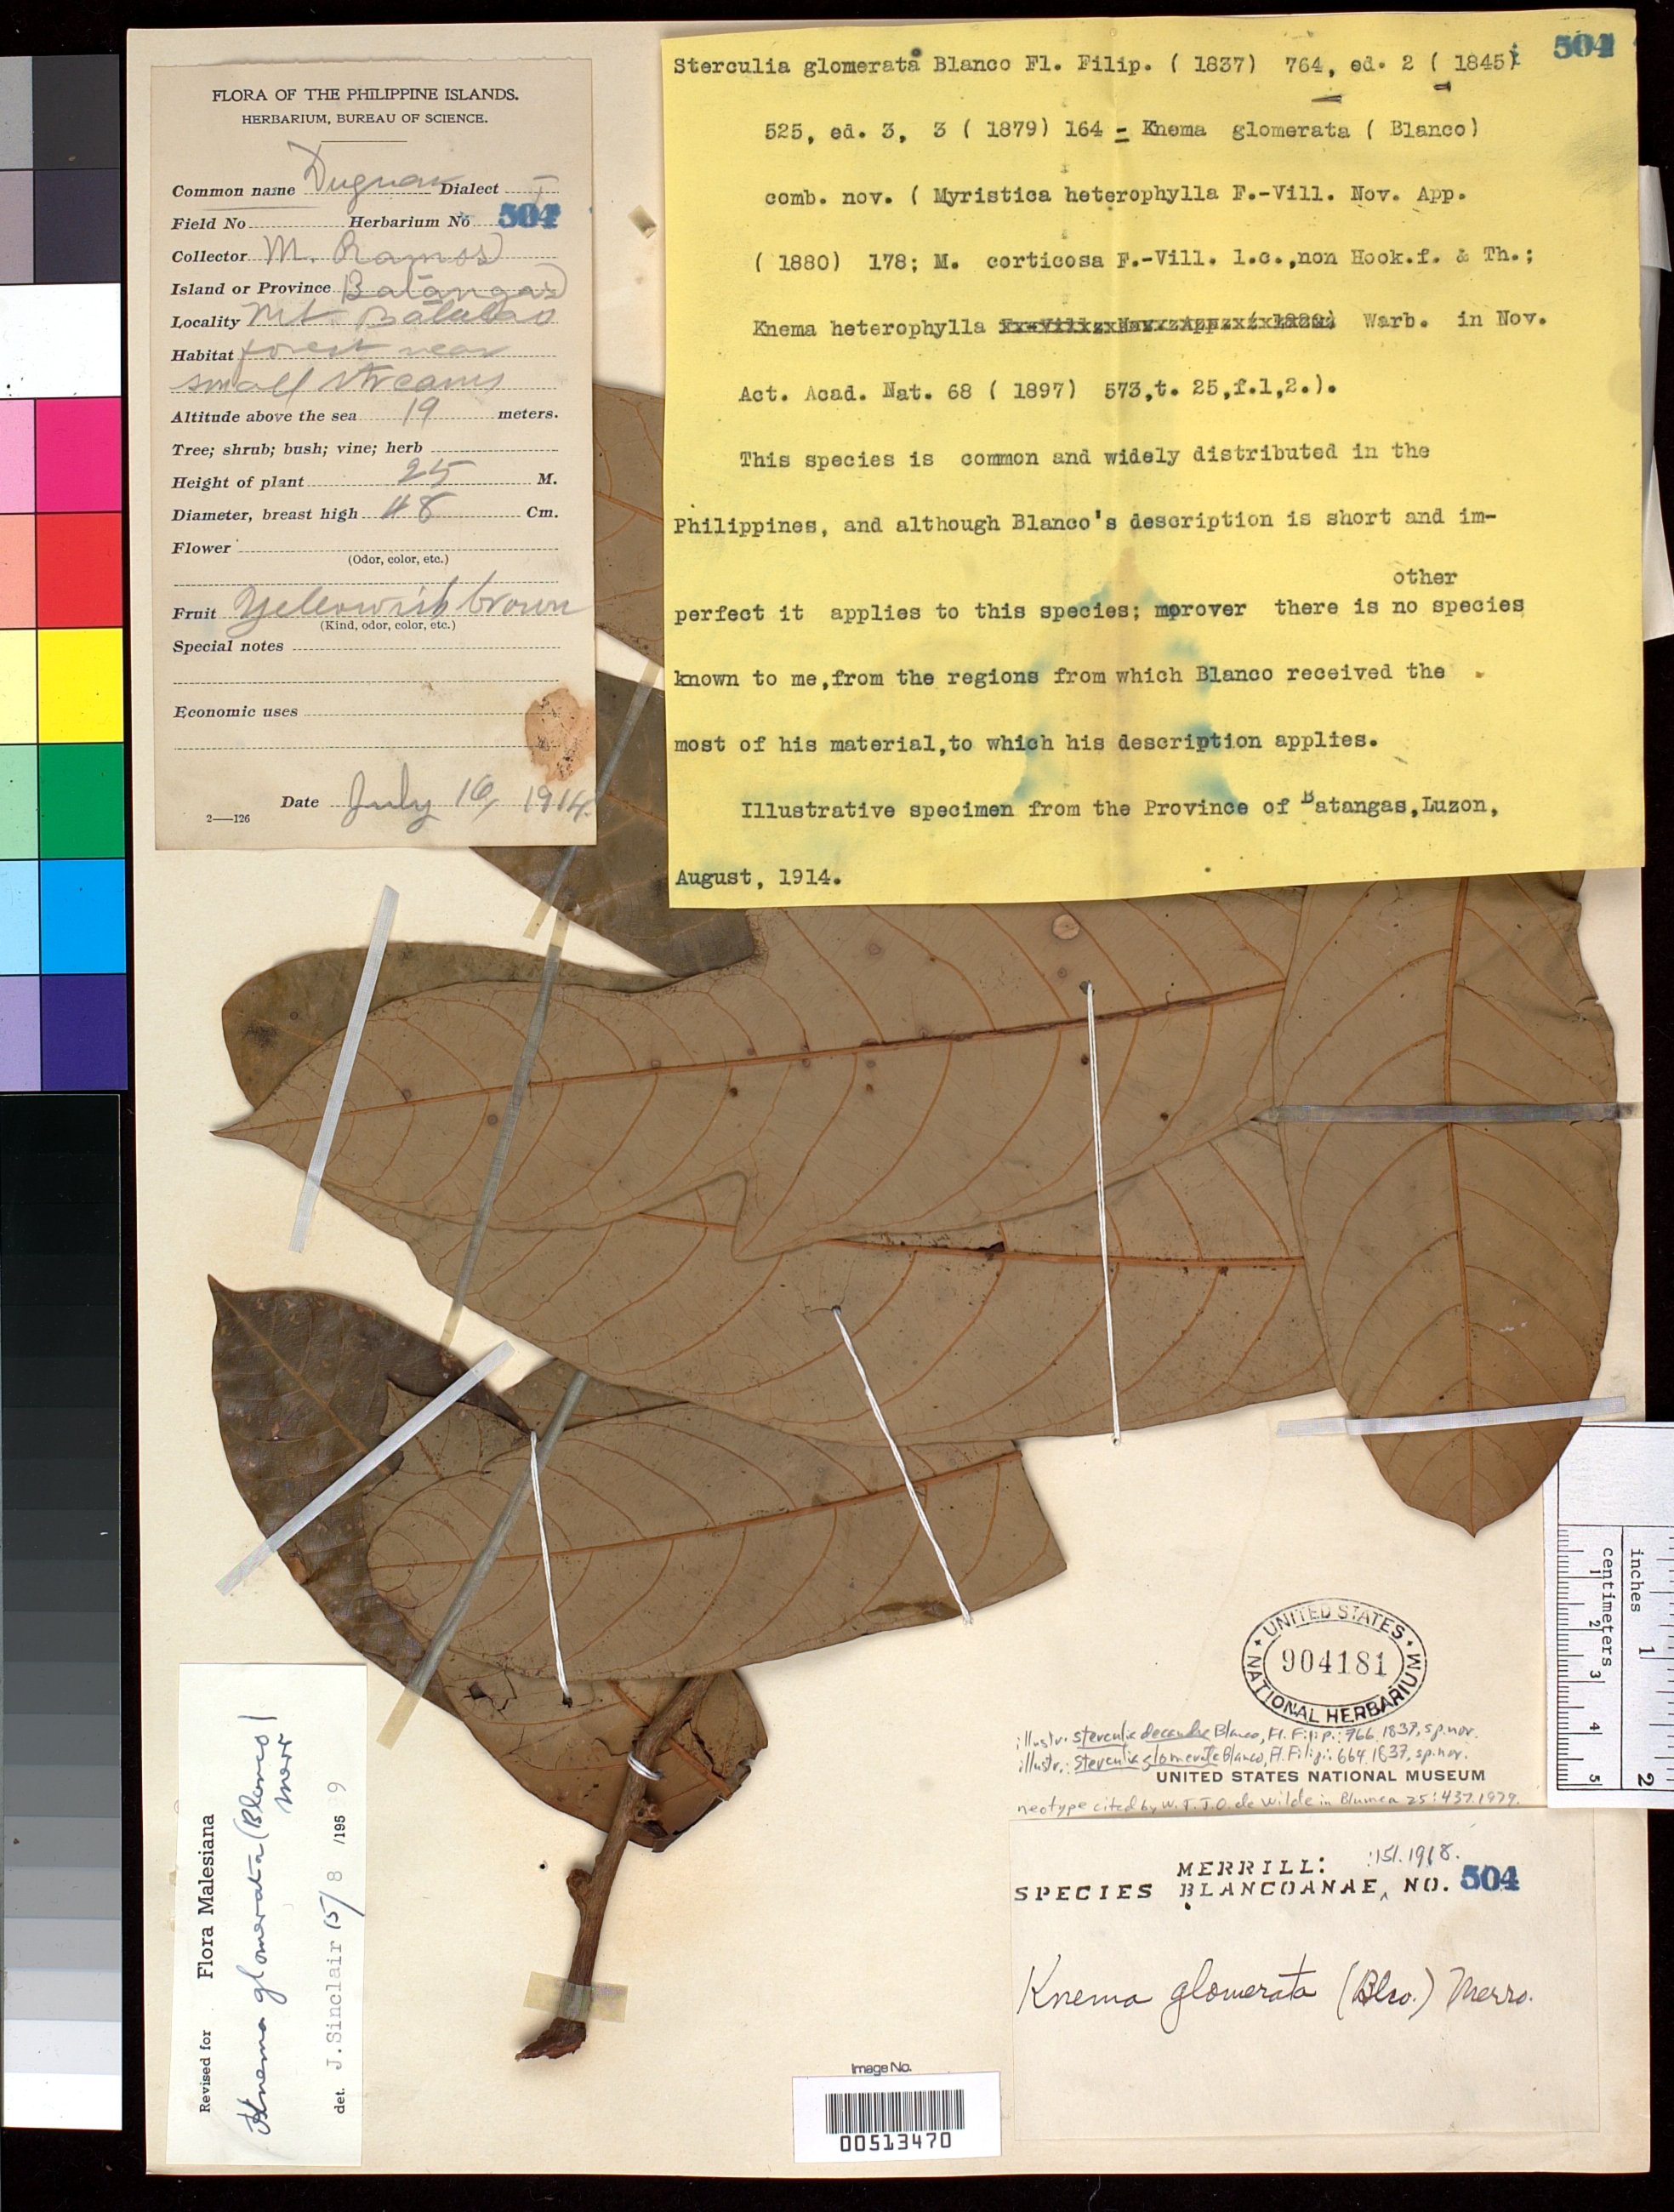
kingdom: Plantae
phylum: Tracheophyta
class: Magnoliopsida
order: Malvales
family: Malvaceae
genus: Sterculia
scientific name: Sterculia glomerata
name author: Blanco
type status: Isoneotype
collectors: M. Ramos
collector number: Sp. Blancoan. 0504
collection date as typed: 16 Jul 1914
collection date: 1914-07-16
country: Philippines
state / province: Calabarzon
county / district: Batangas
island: Luzon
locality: Mt. Balulao.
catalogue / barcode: US 904181